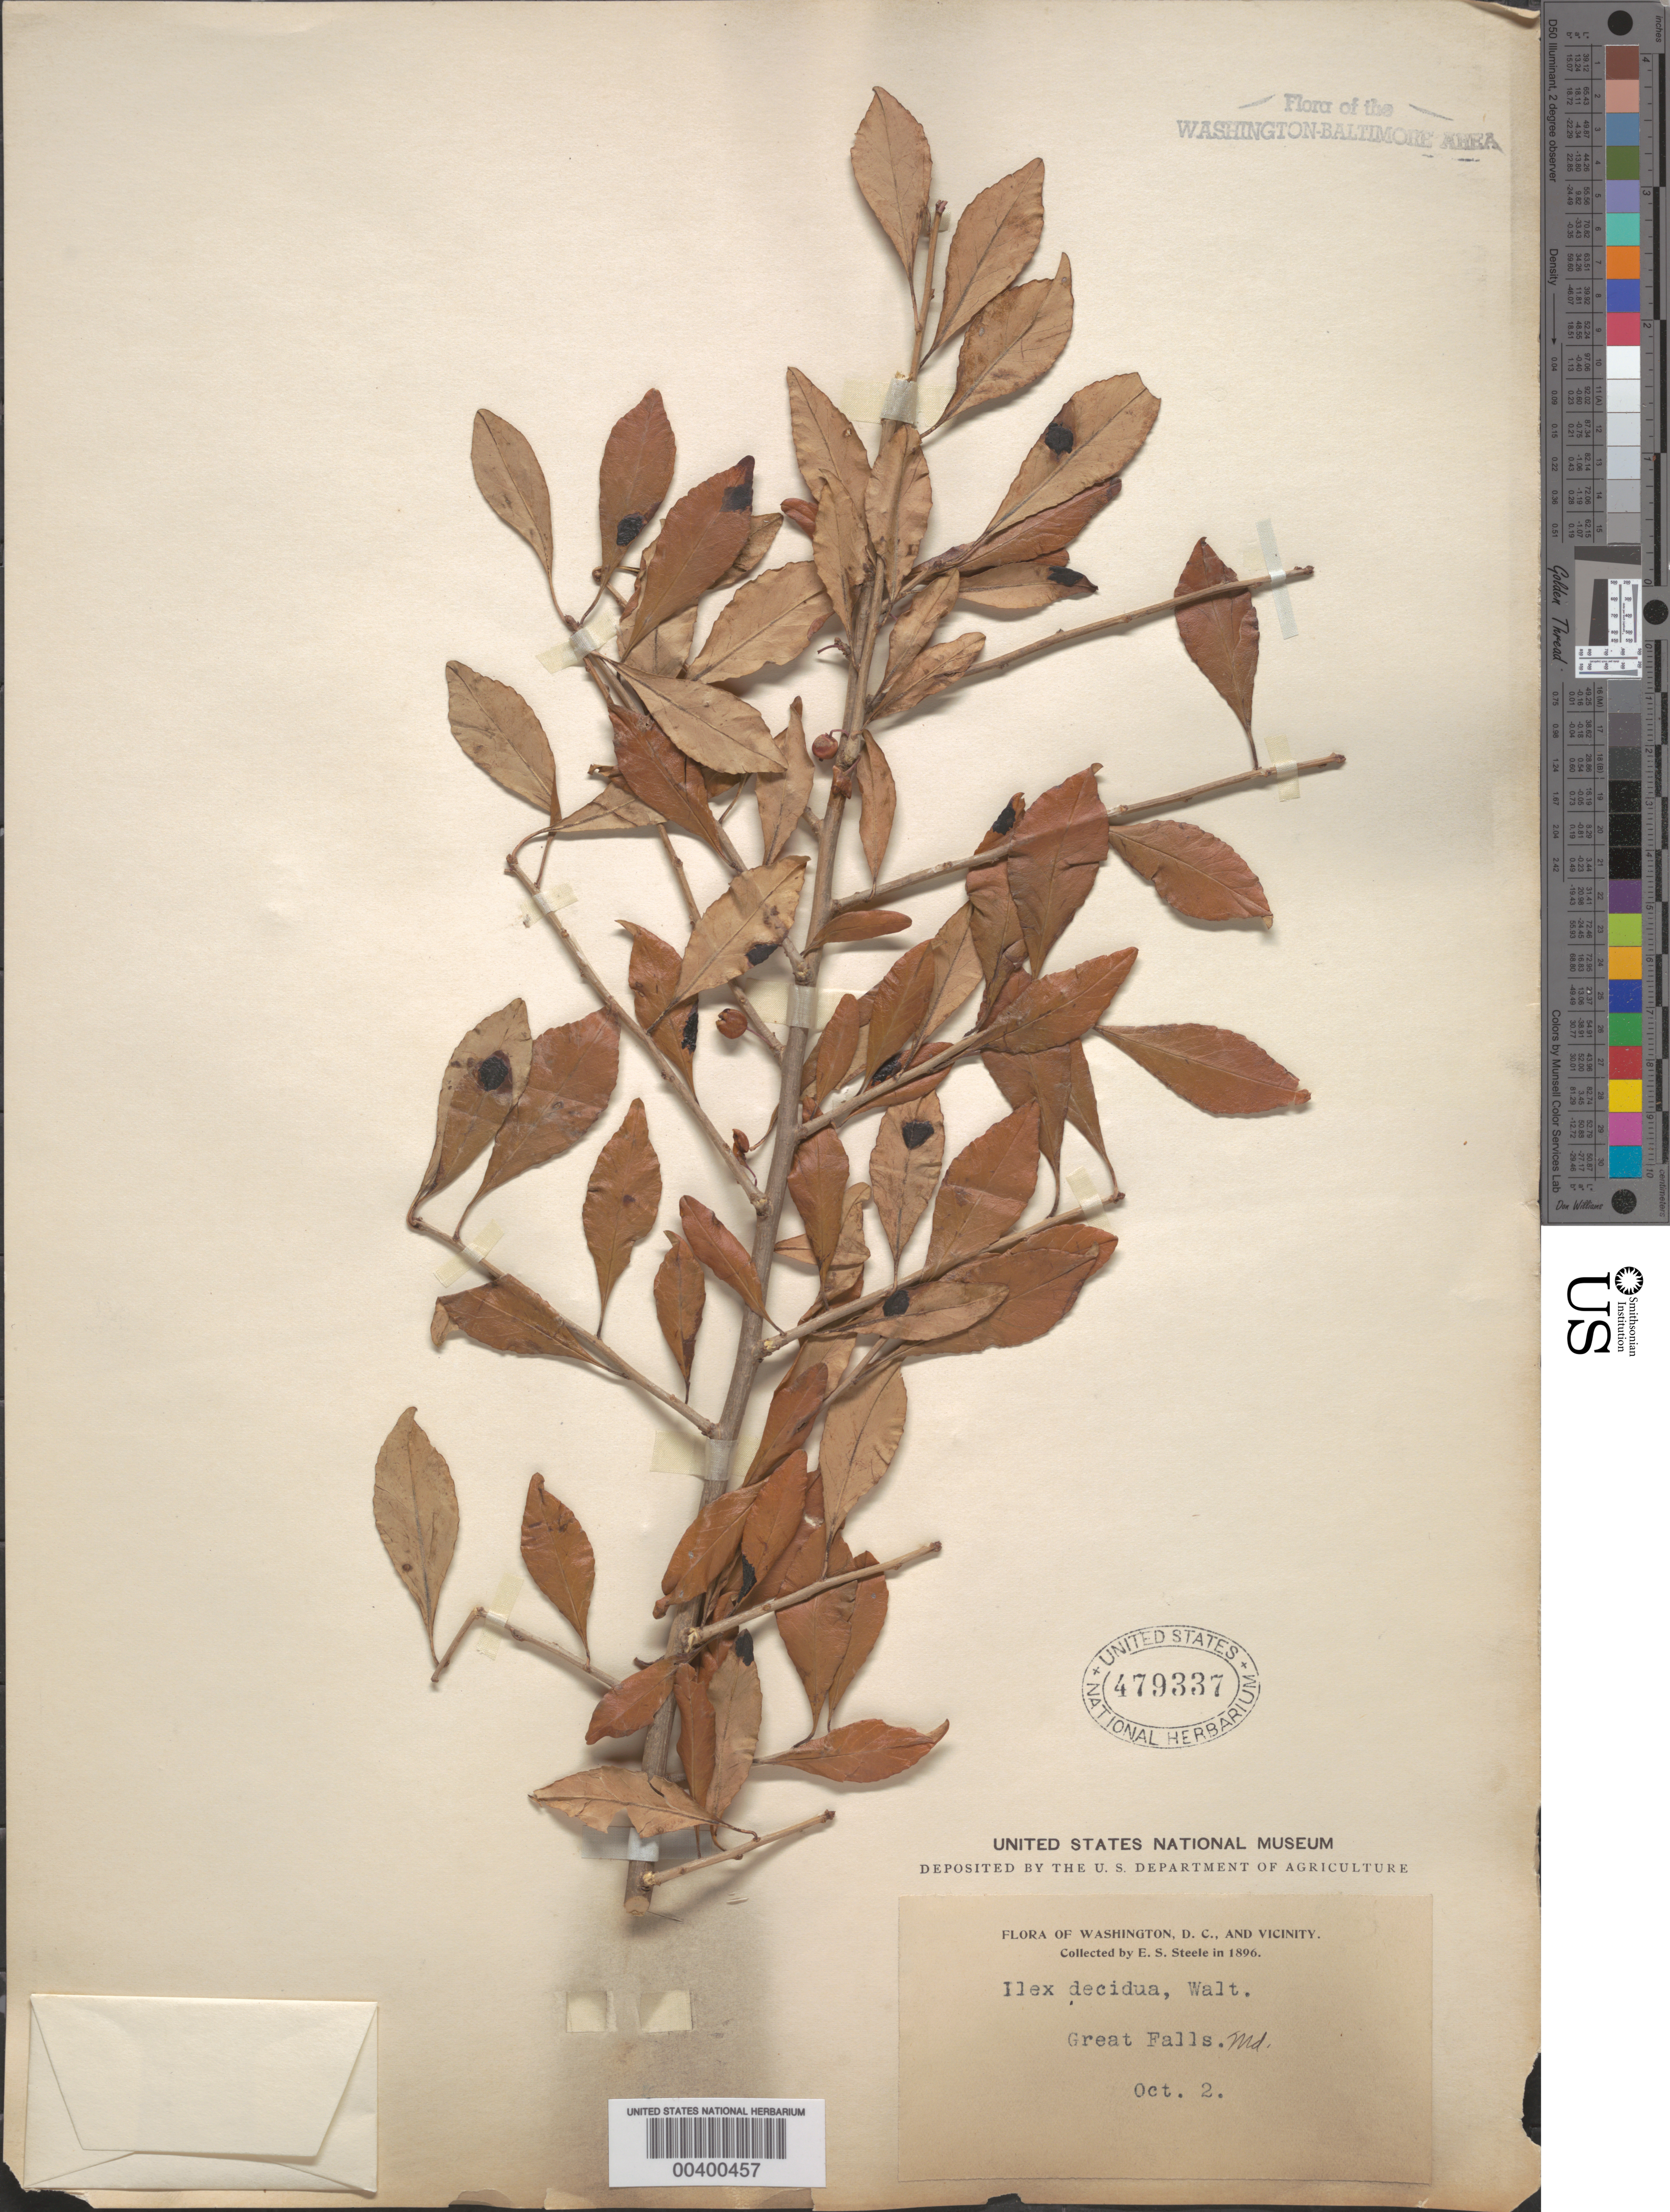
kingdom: Plantae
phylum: Tracheophyta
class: Magnoliopsida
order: Aquifoliales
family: Aquifoliaceae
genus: Ilex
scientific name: Ilex decidua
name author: Walter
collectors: E. Steele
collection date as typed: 02 Oct 1896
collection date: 1896-10-02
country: United States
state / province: Maryland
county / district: Montgomery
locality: Great Falls C. & O. Canal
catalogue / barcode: US 479337